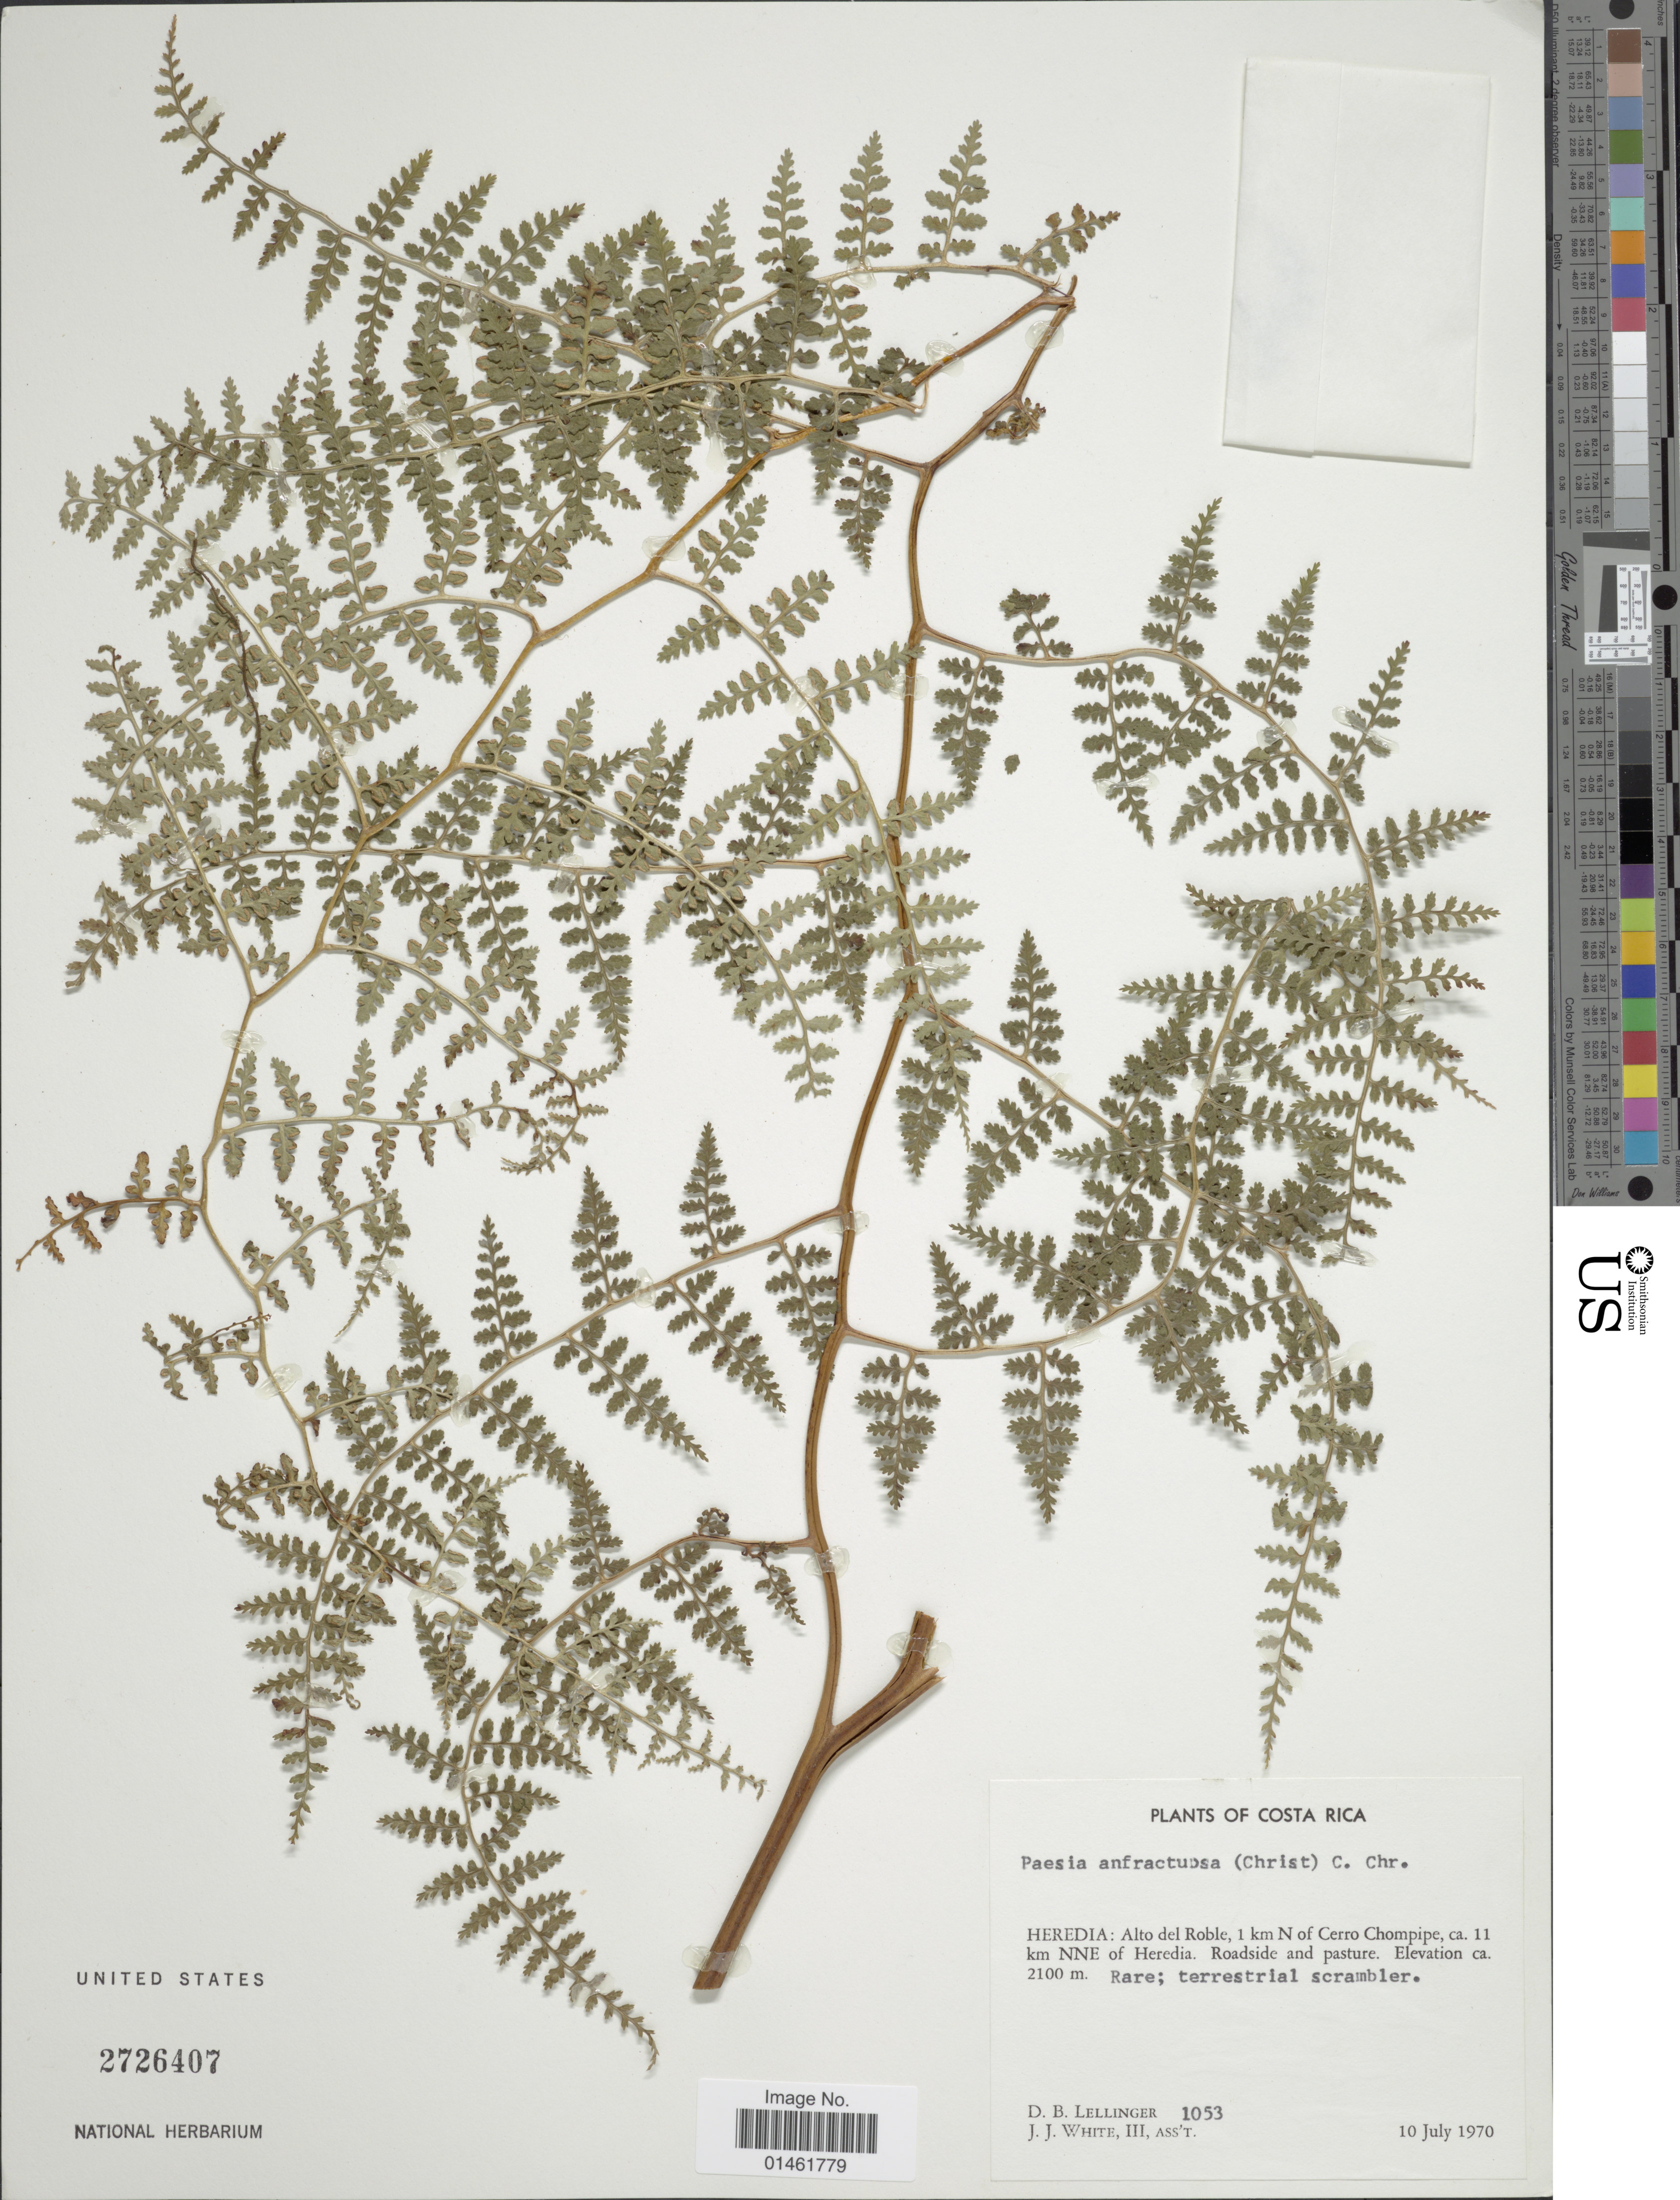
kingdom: Plantae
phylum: Tracheophyta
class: Polypodiopsida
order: Polypodiales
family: Dennstaedtiaceae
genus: Paesia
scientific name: Paesia anfractuosa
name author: (Christ) C. Chr.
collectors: D. B. Lellinger & J. J. White III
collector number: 1053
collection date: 1970-07-10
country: Costa Rica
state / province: Heredia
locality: Heredia: Alto del Roble, 1km N of Cerro Chompipe, ca. 11km NNE of Heredia, Roadside and pasture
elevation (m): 2100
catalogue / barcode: US 2726407